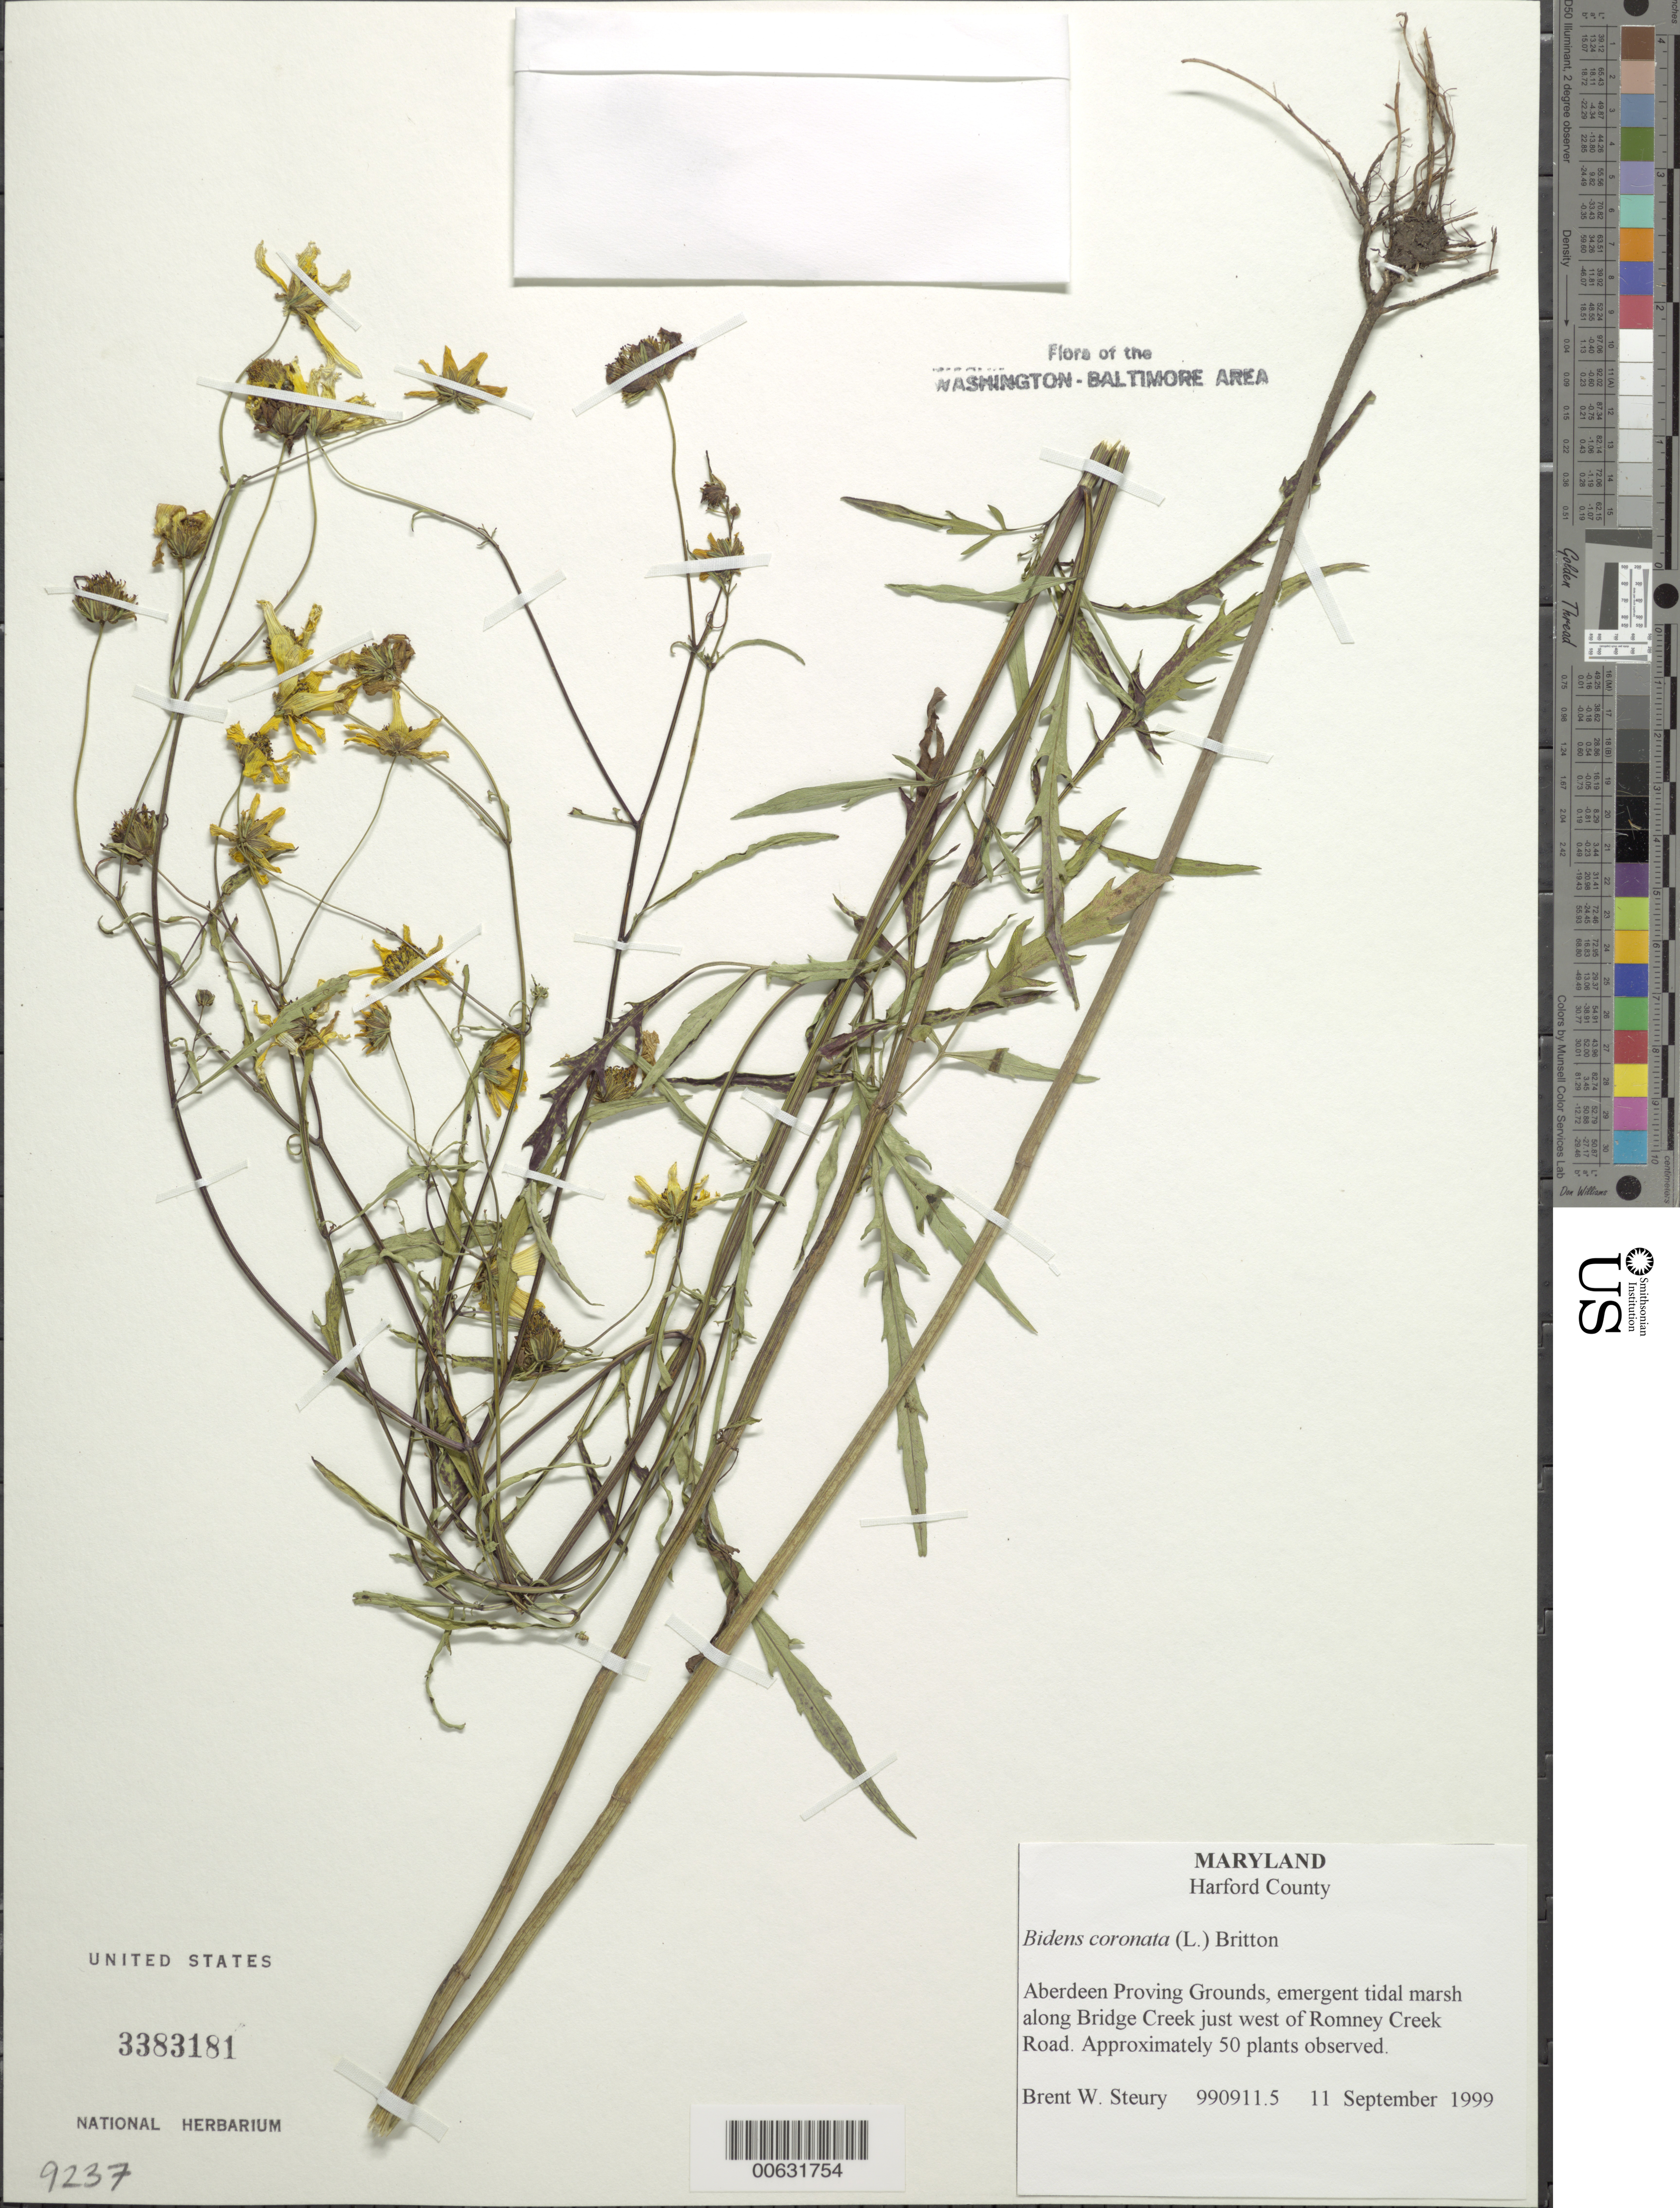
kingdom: Plantae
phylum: Tracheophyta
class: Magnoliopsida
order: Asterales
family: Asteraceae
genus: Bidens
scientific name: Bidens trichosperma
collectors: B. Steury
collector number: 990911.5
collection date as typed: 11 Sep 1999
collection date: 1999-09-11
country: United States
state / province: Maryland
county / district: Harford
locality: Aberdeen Proving Grounds, along Bridge Creek just west of Romney Creek Road.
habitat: emergent tidal marsh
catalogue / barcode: US 3383181